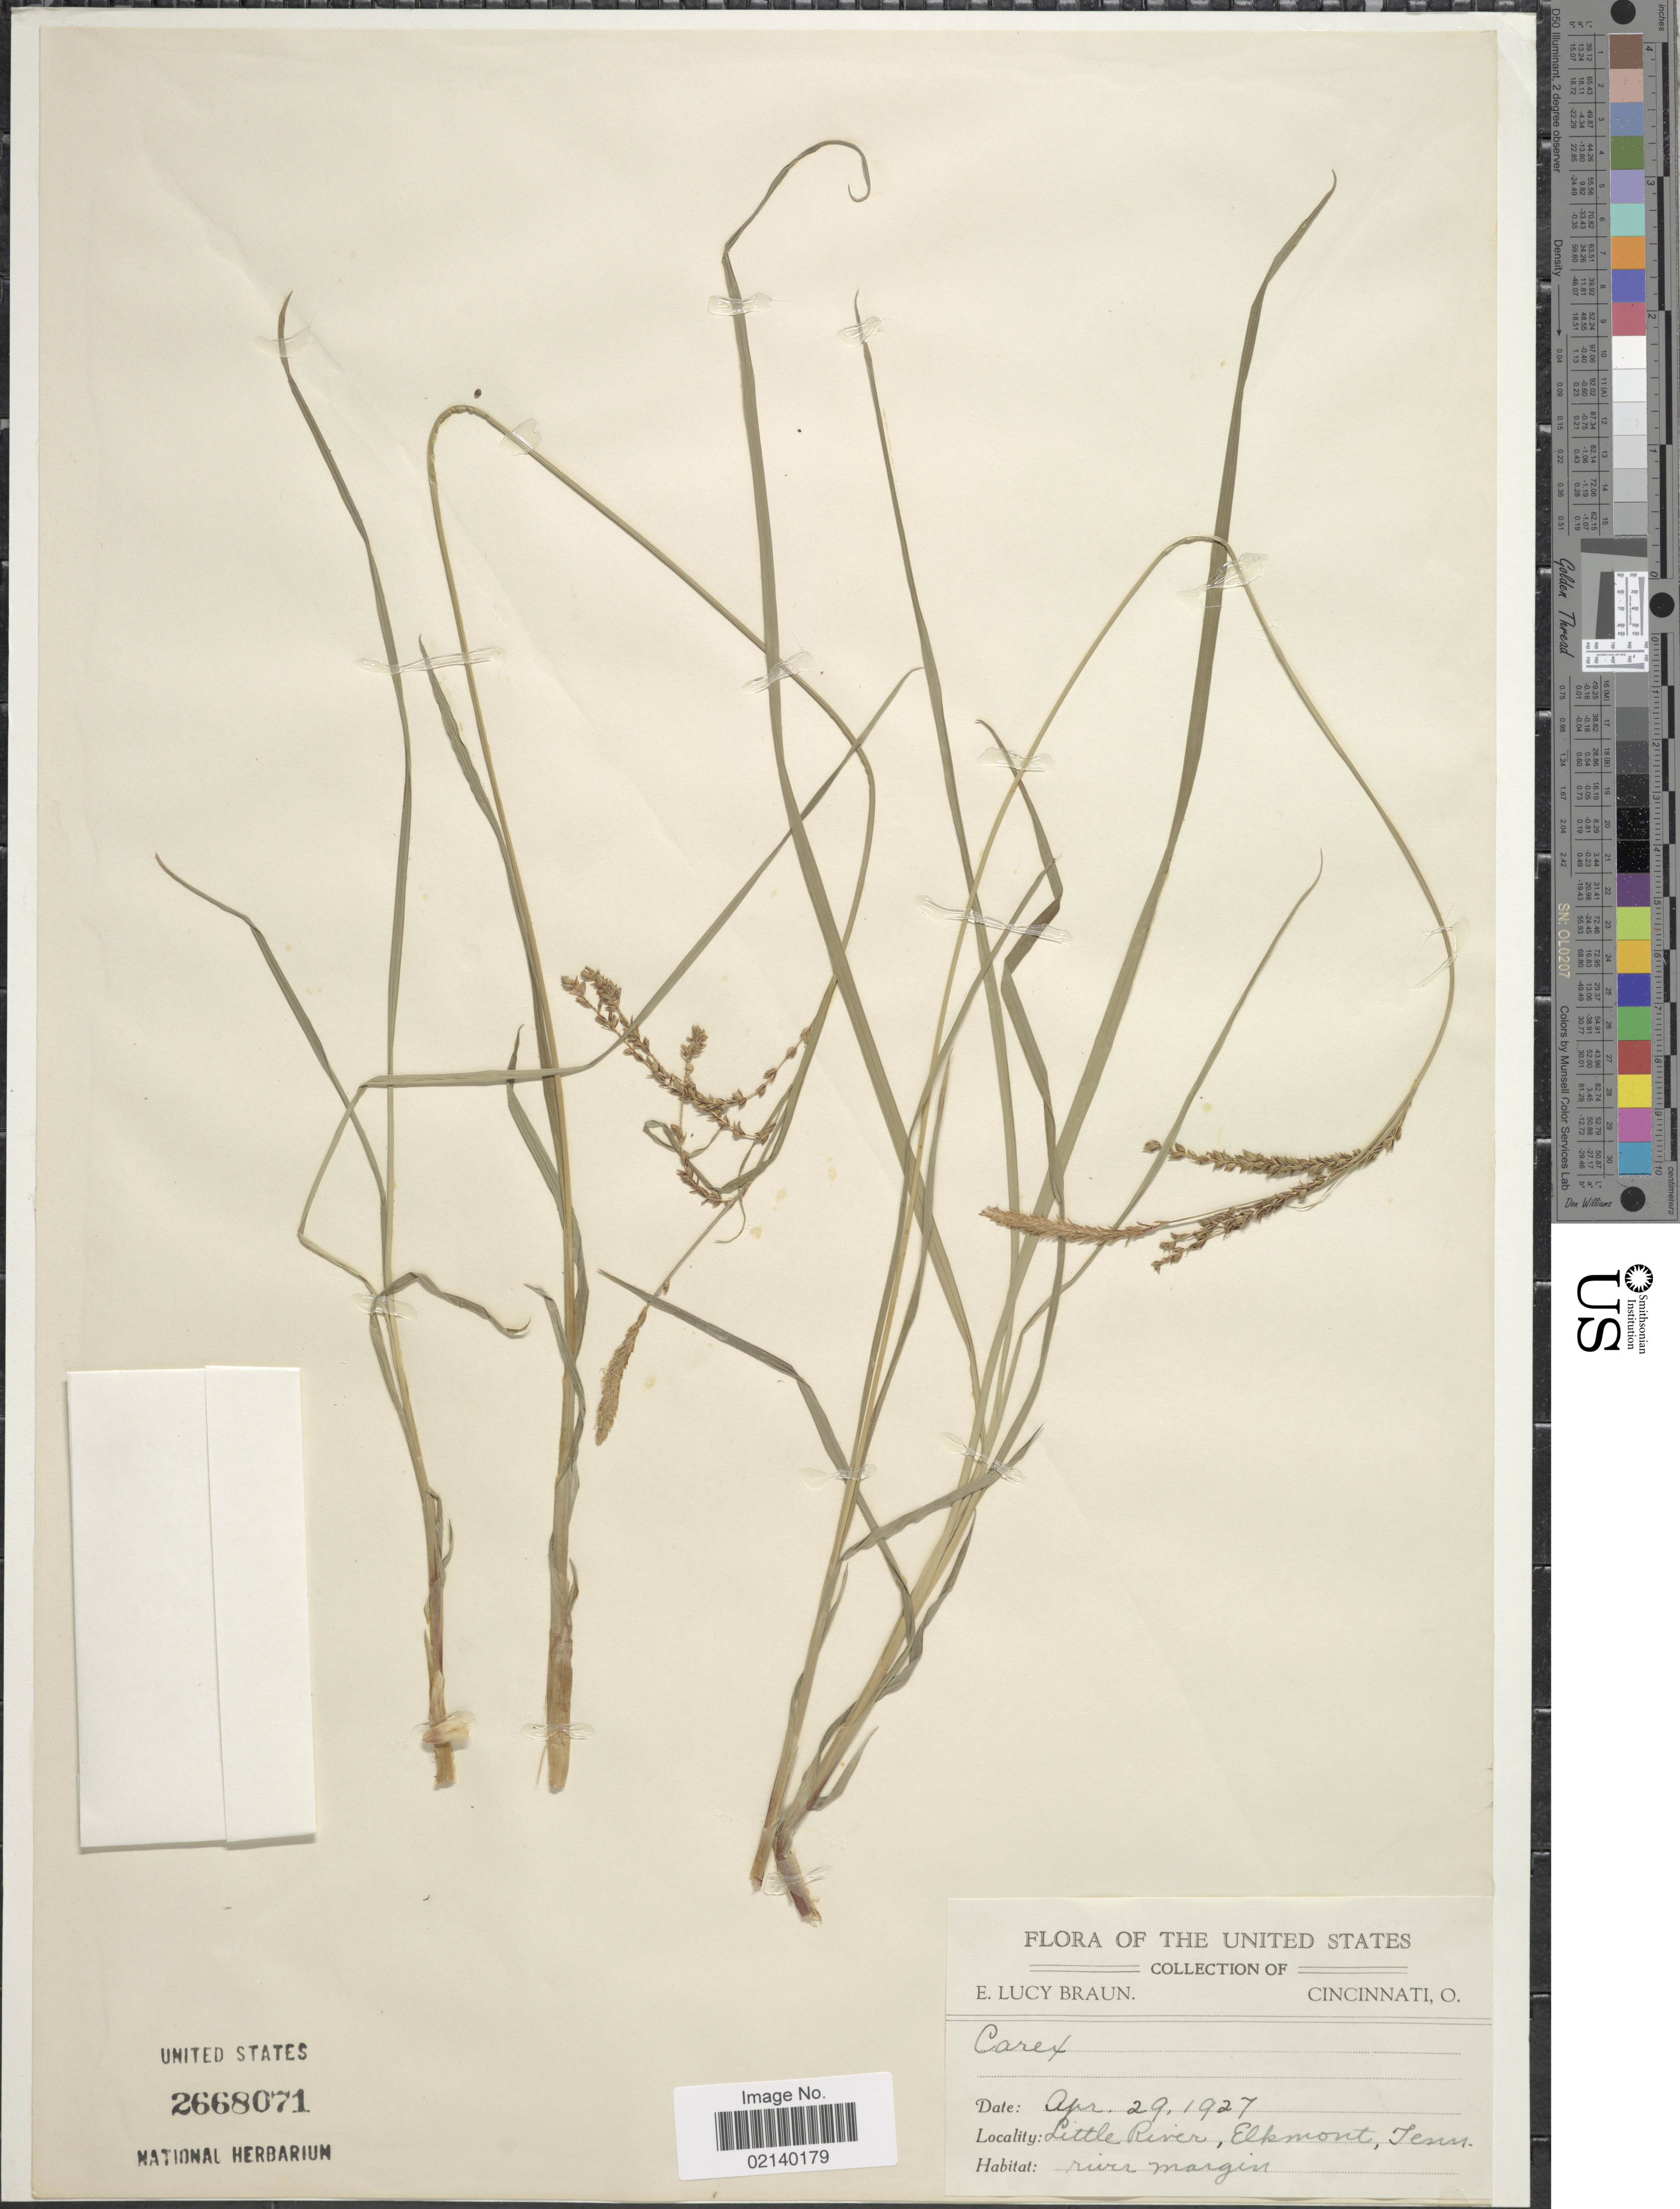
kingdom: Plantae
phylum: Tracheophyta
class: Liliopsida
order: Poales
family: Cyperaceae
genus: Carex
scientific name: Carex sp.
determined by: Strong, Mark T., (BOT), Smithsonian Institution - National Museum of Natural History (UNITED STATES)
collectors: E. L. Braun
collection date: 1927-04-29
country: United States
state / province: Tennessee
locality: Little River, Elkmont.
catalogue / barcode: US 2668071